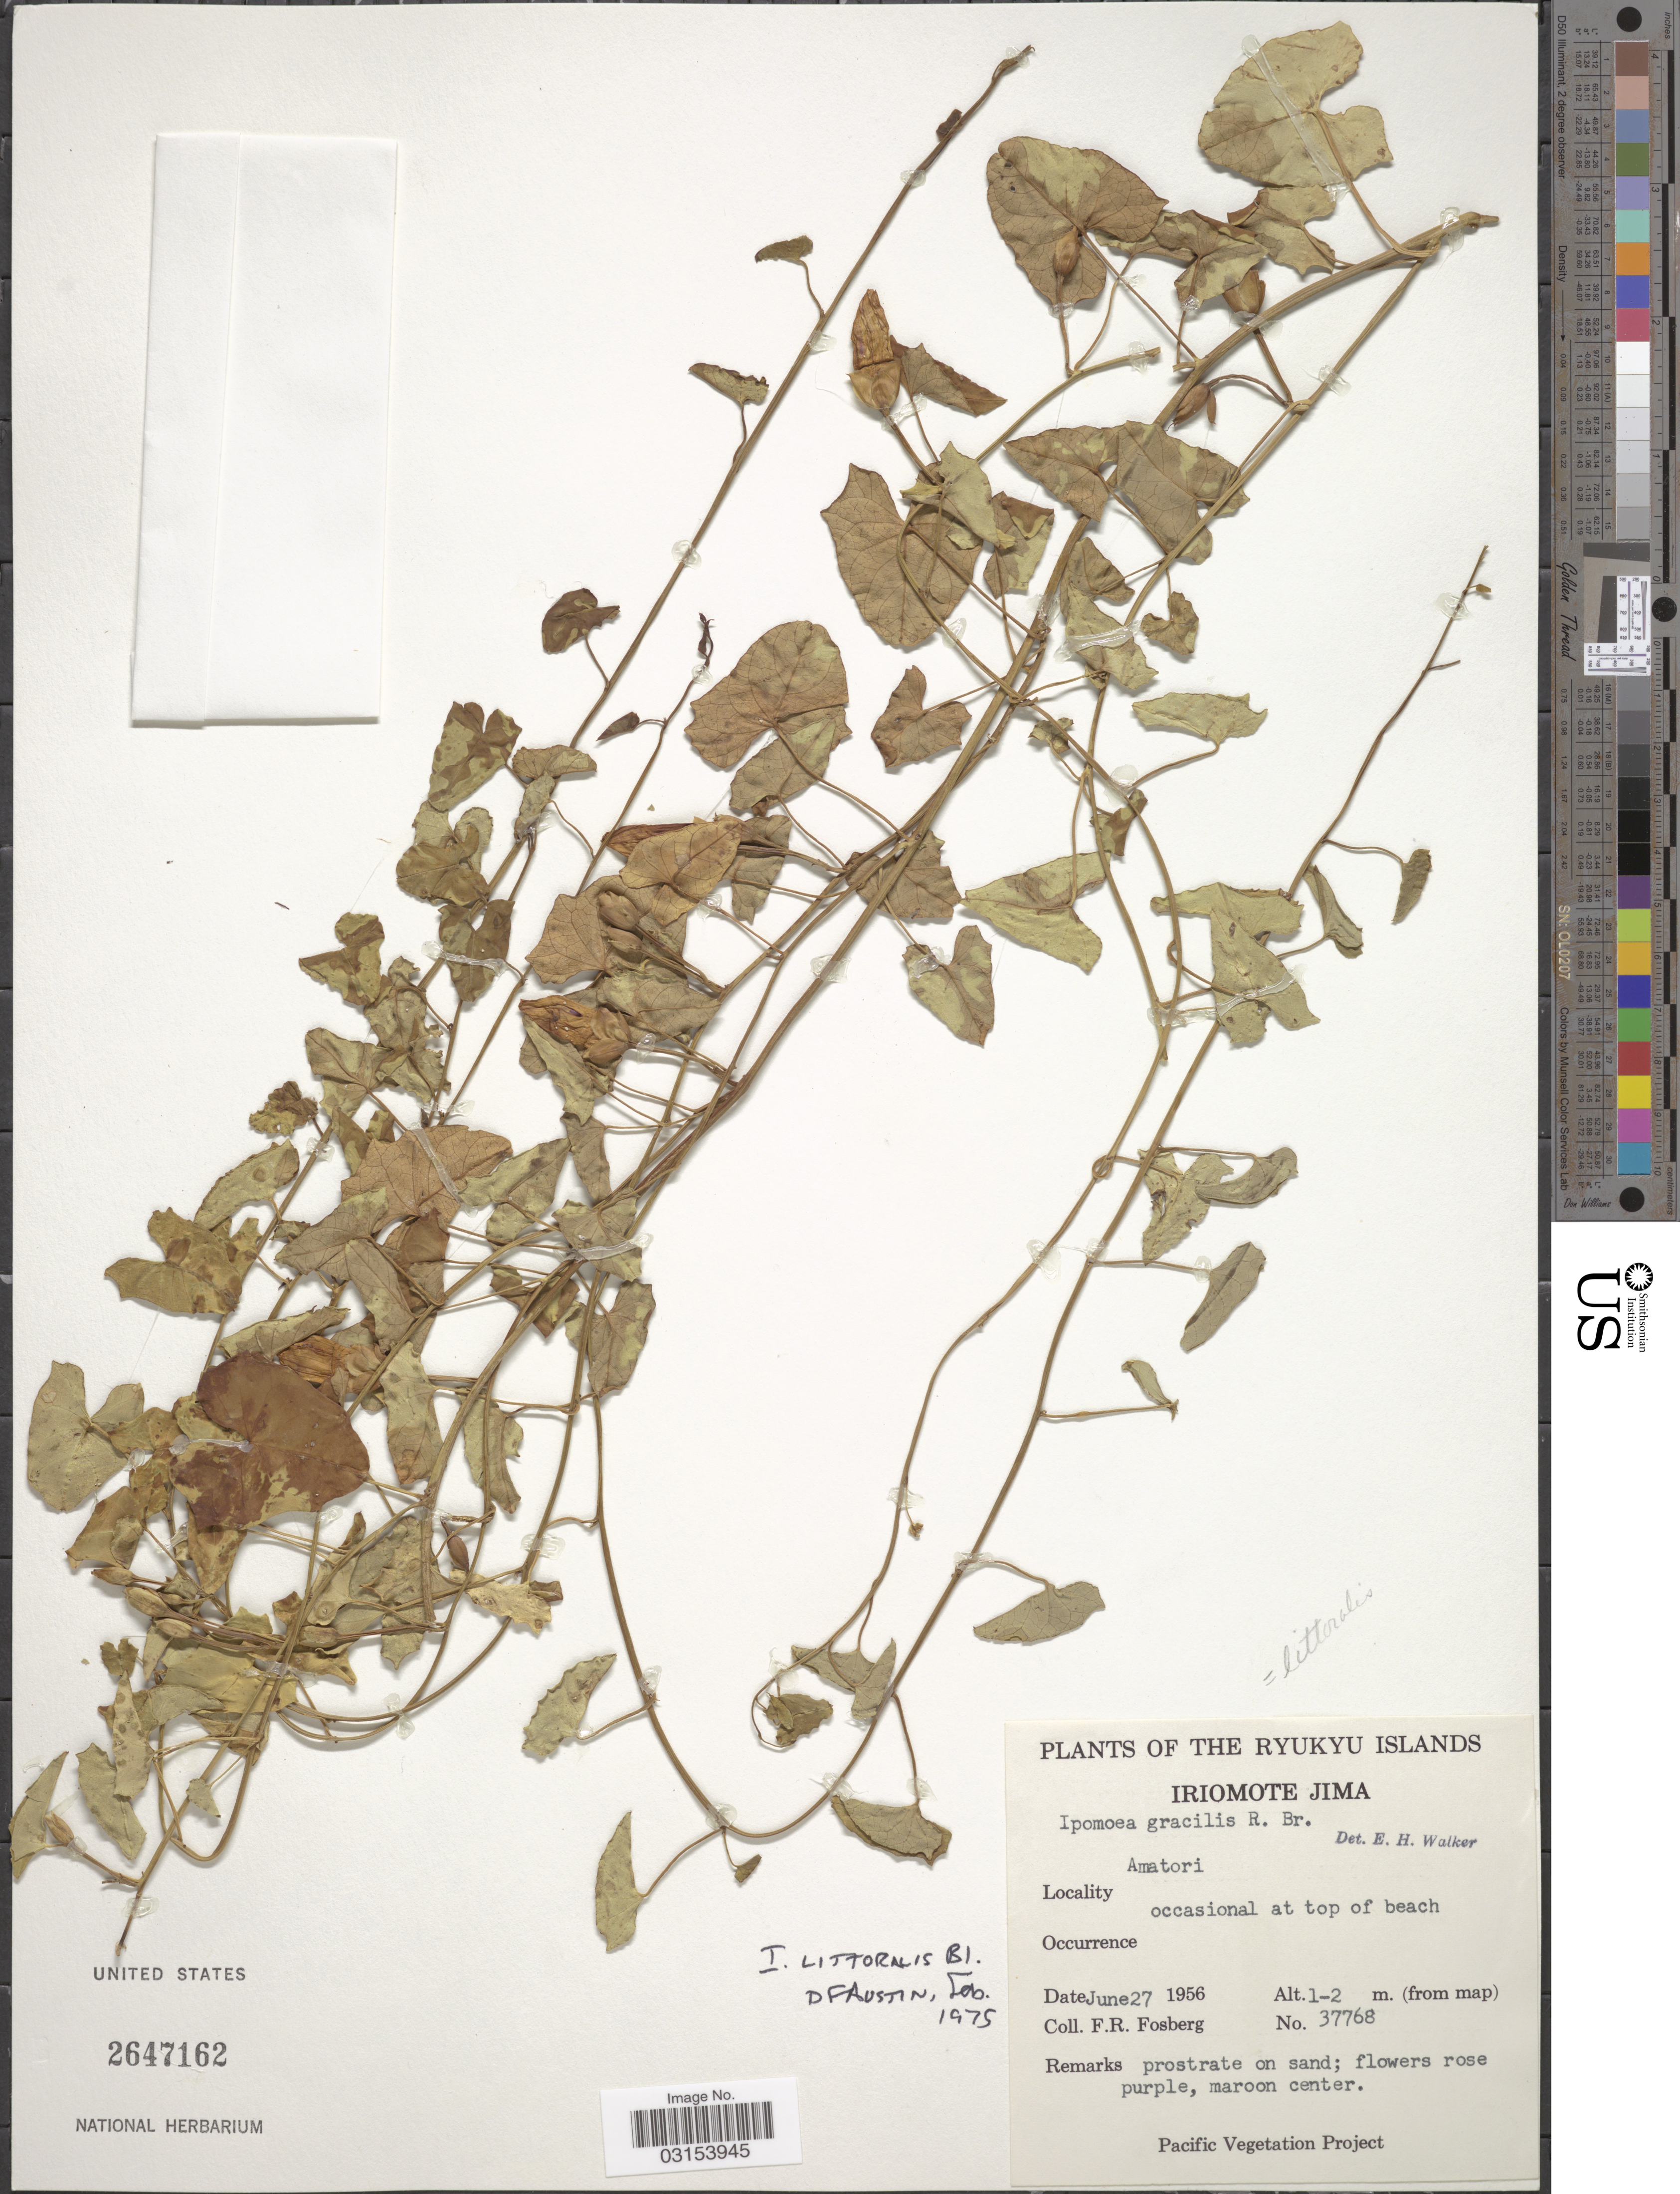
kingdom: Plantae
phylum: Tracheophyta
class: Magnoliopsida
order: Solanales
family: Convolvulaceae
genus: Ipomoea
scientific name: Ipomoea littoralis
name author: Blume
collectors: F. R. Fosberg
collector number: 37768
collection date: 1956-06-27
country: Japan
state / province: Okinawa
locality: Ryukyu Islands. Iriomote Jima. Amatori.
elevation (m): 1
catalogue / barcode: US 2647162